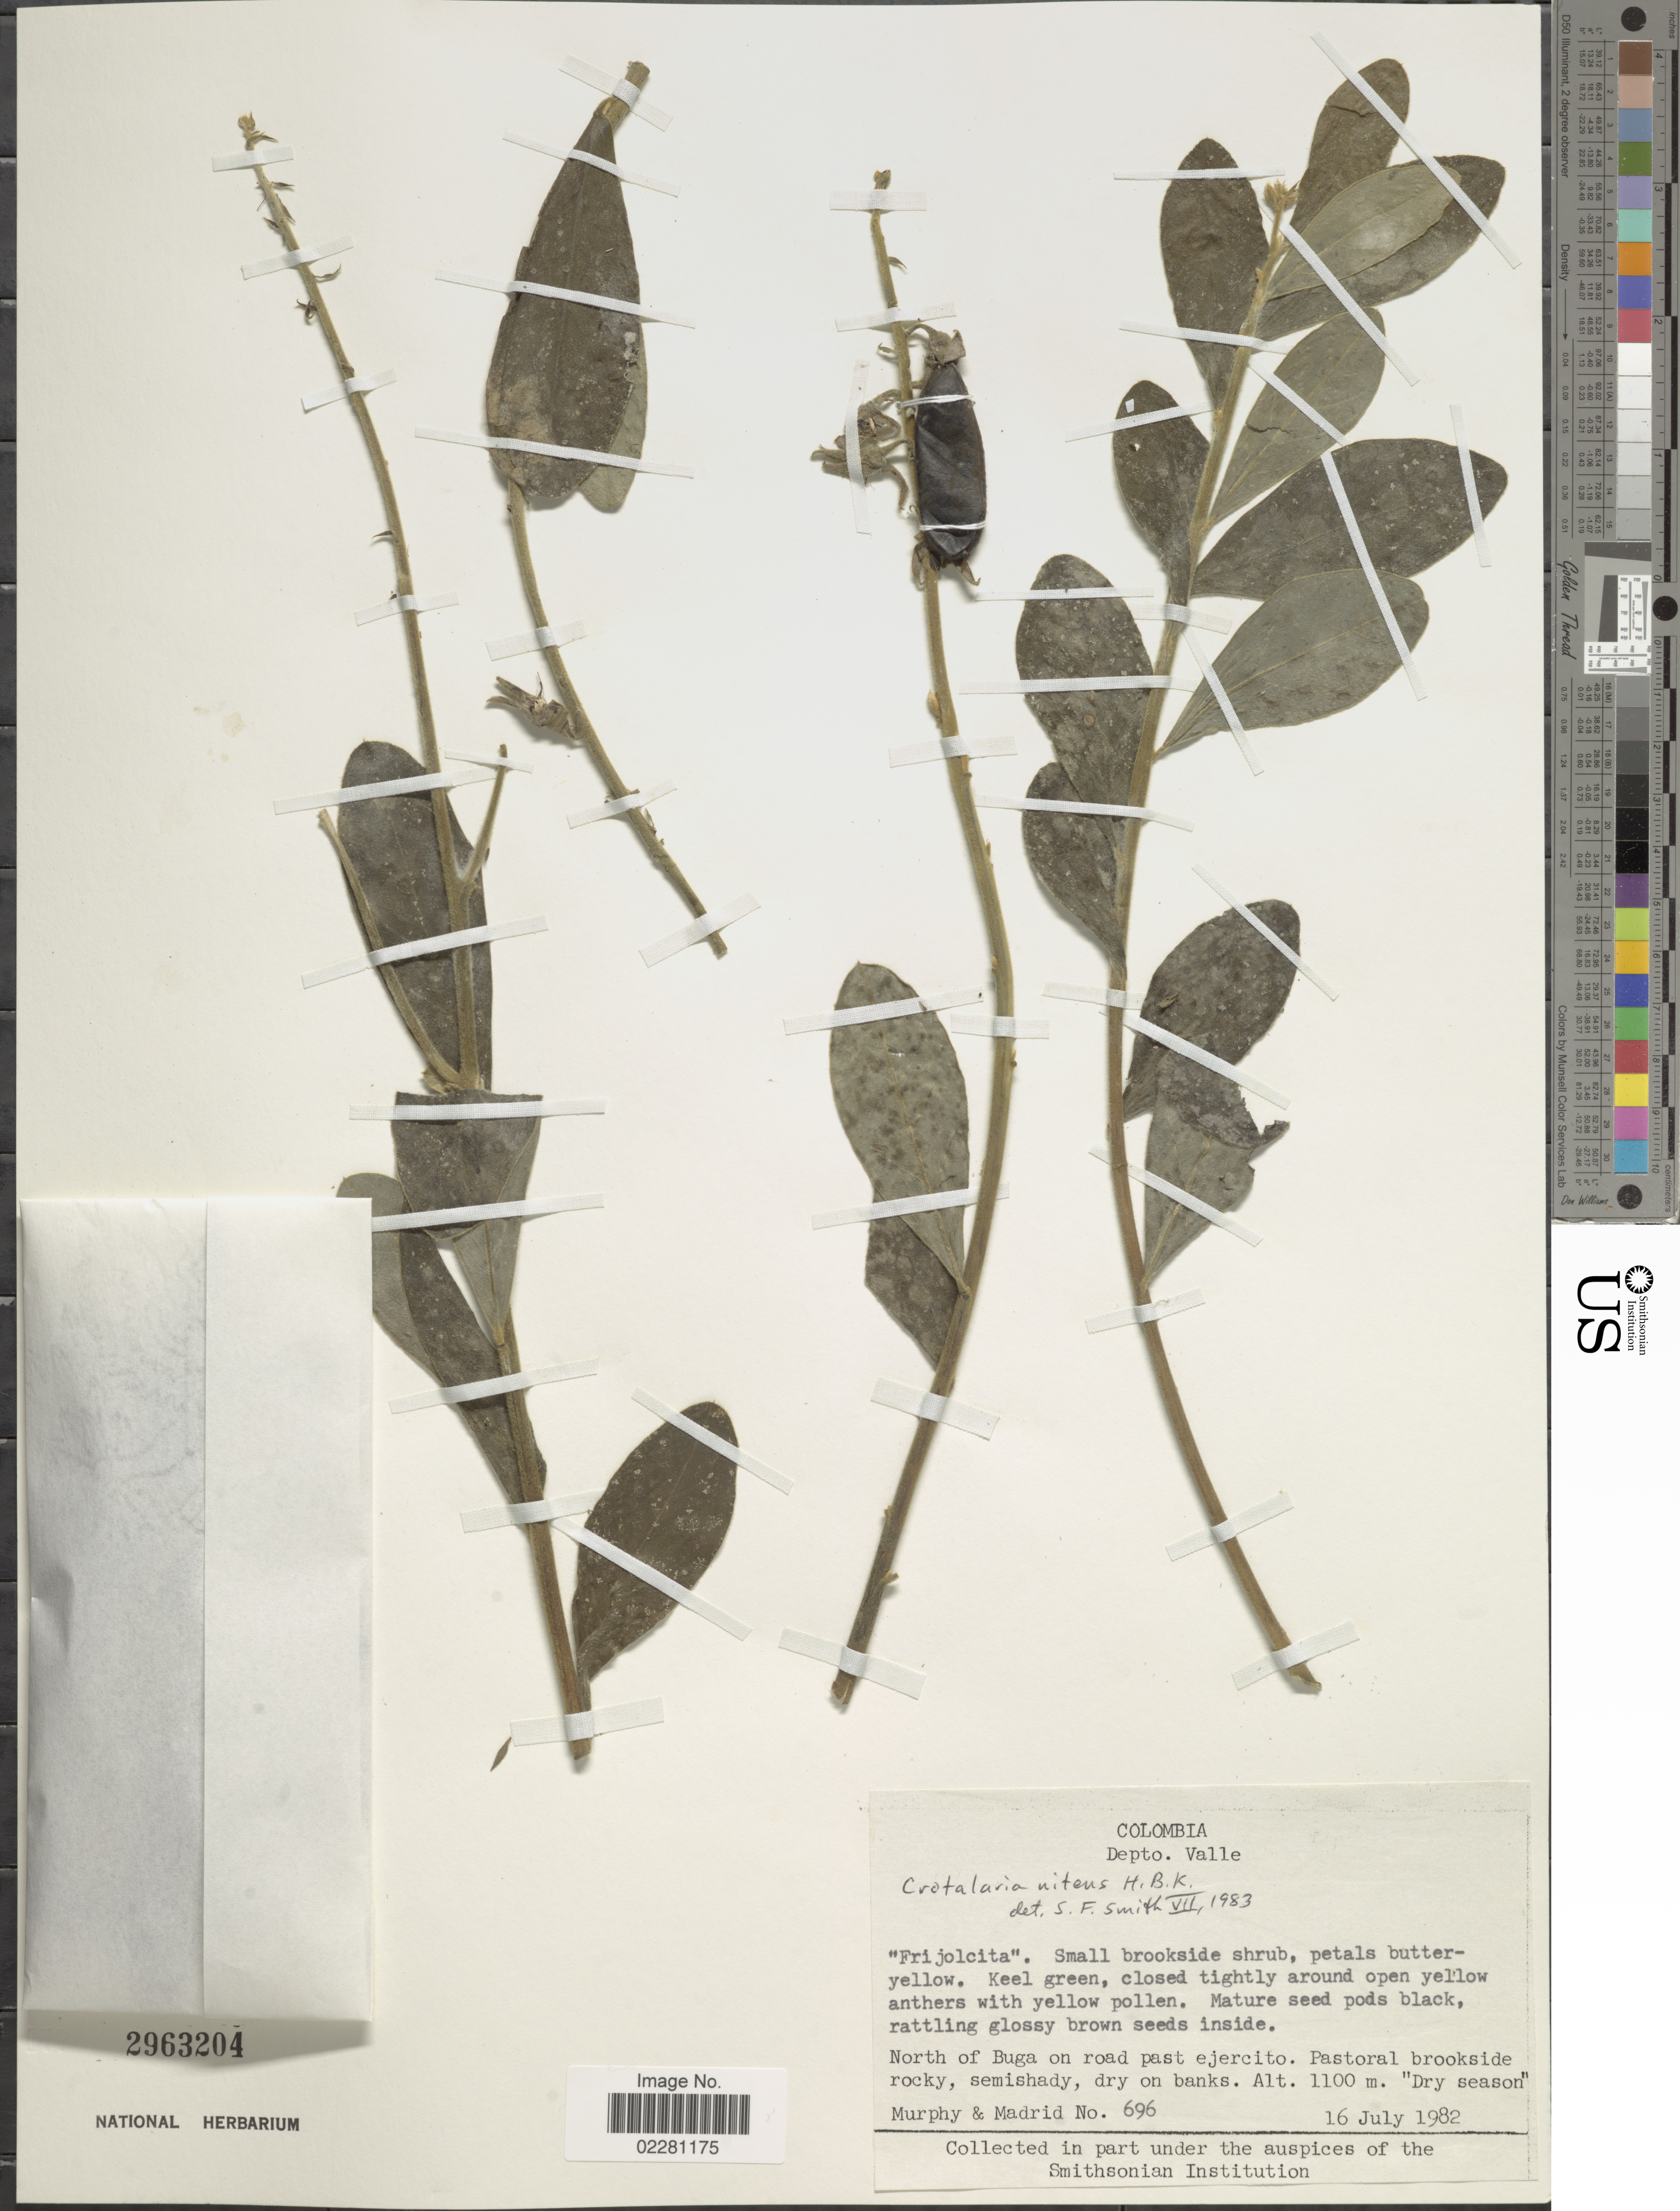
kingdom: Plantae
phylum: Tracheophyta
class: Magnoliopsida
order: Fabales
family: Fabaceae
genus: Crotalaria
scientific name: Crotalaria nitens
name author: Kunth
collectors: -. Murphy & -. Madrid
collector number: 696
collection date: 1982-07-16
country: Colombia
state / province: Valle del Cauca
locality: Depto. Valle, north of Buga on road past ejercito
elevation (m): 1100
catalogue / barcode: US 2963204